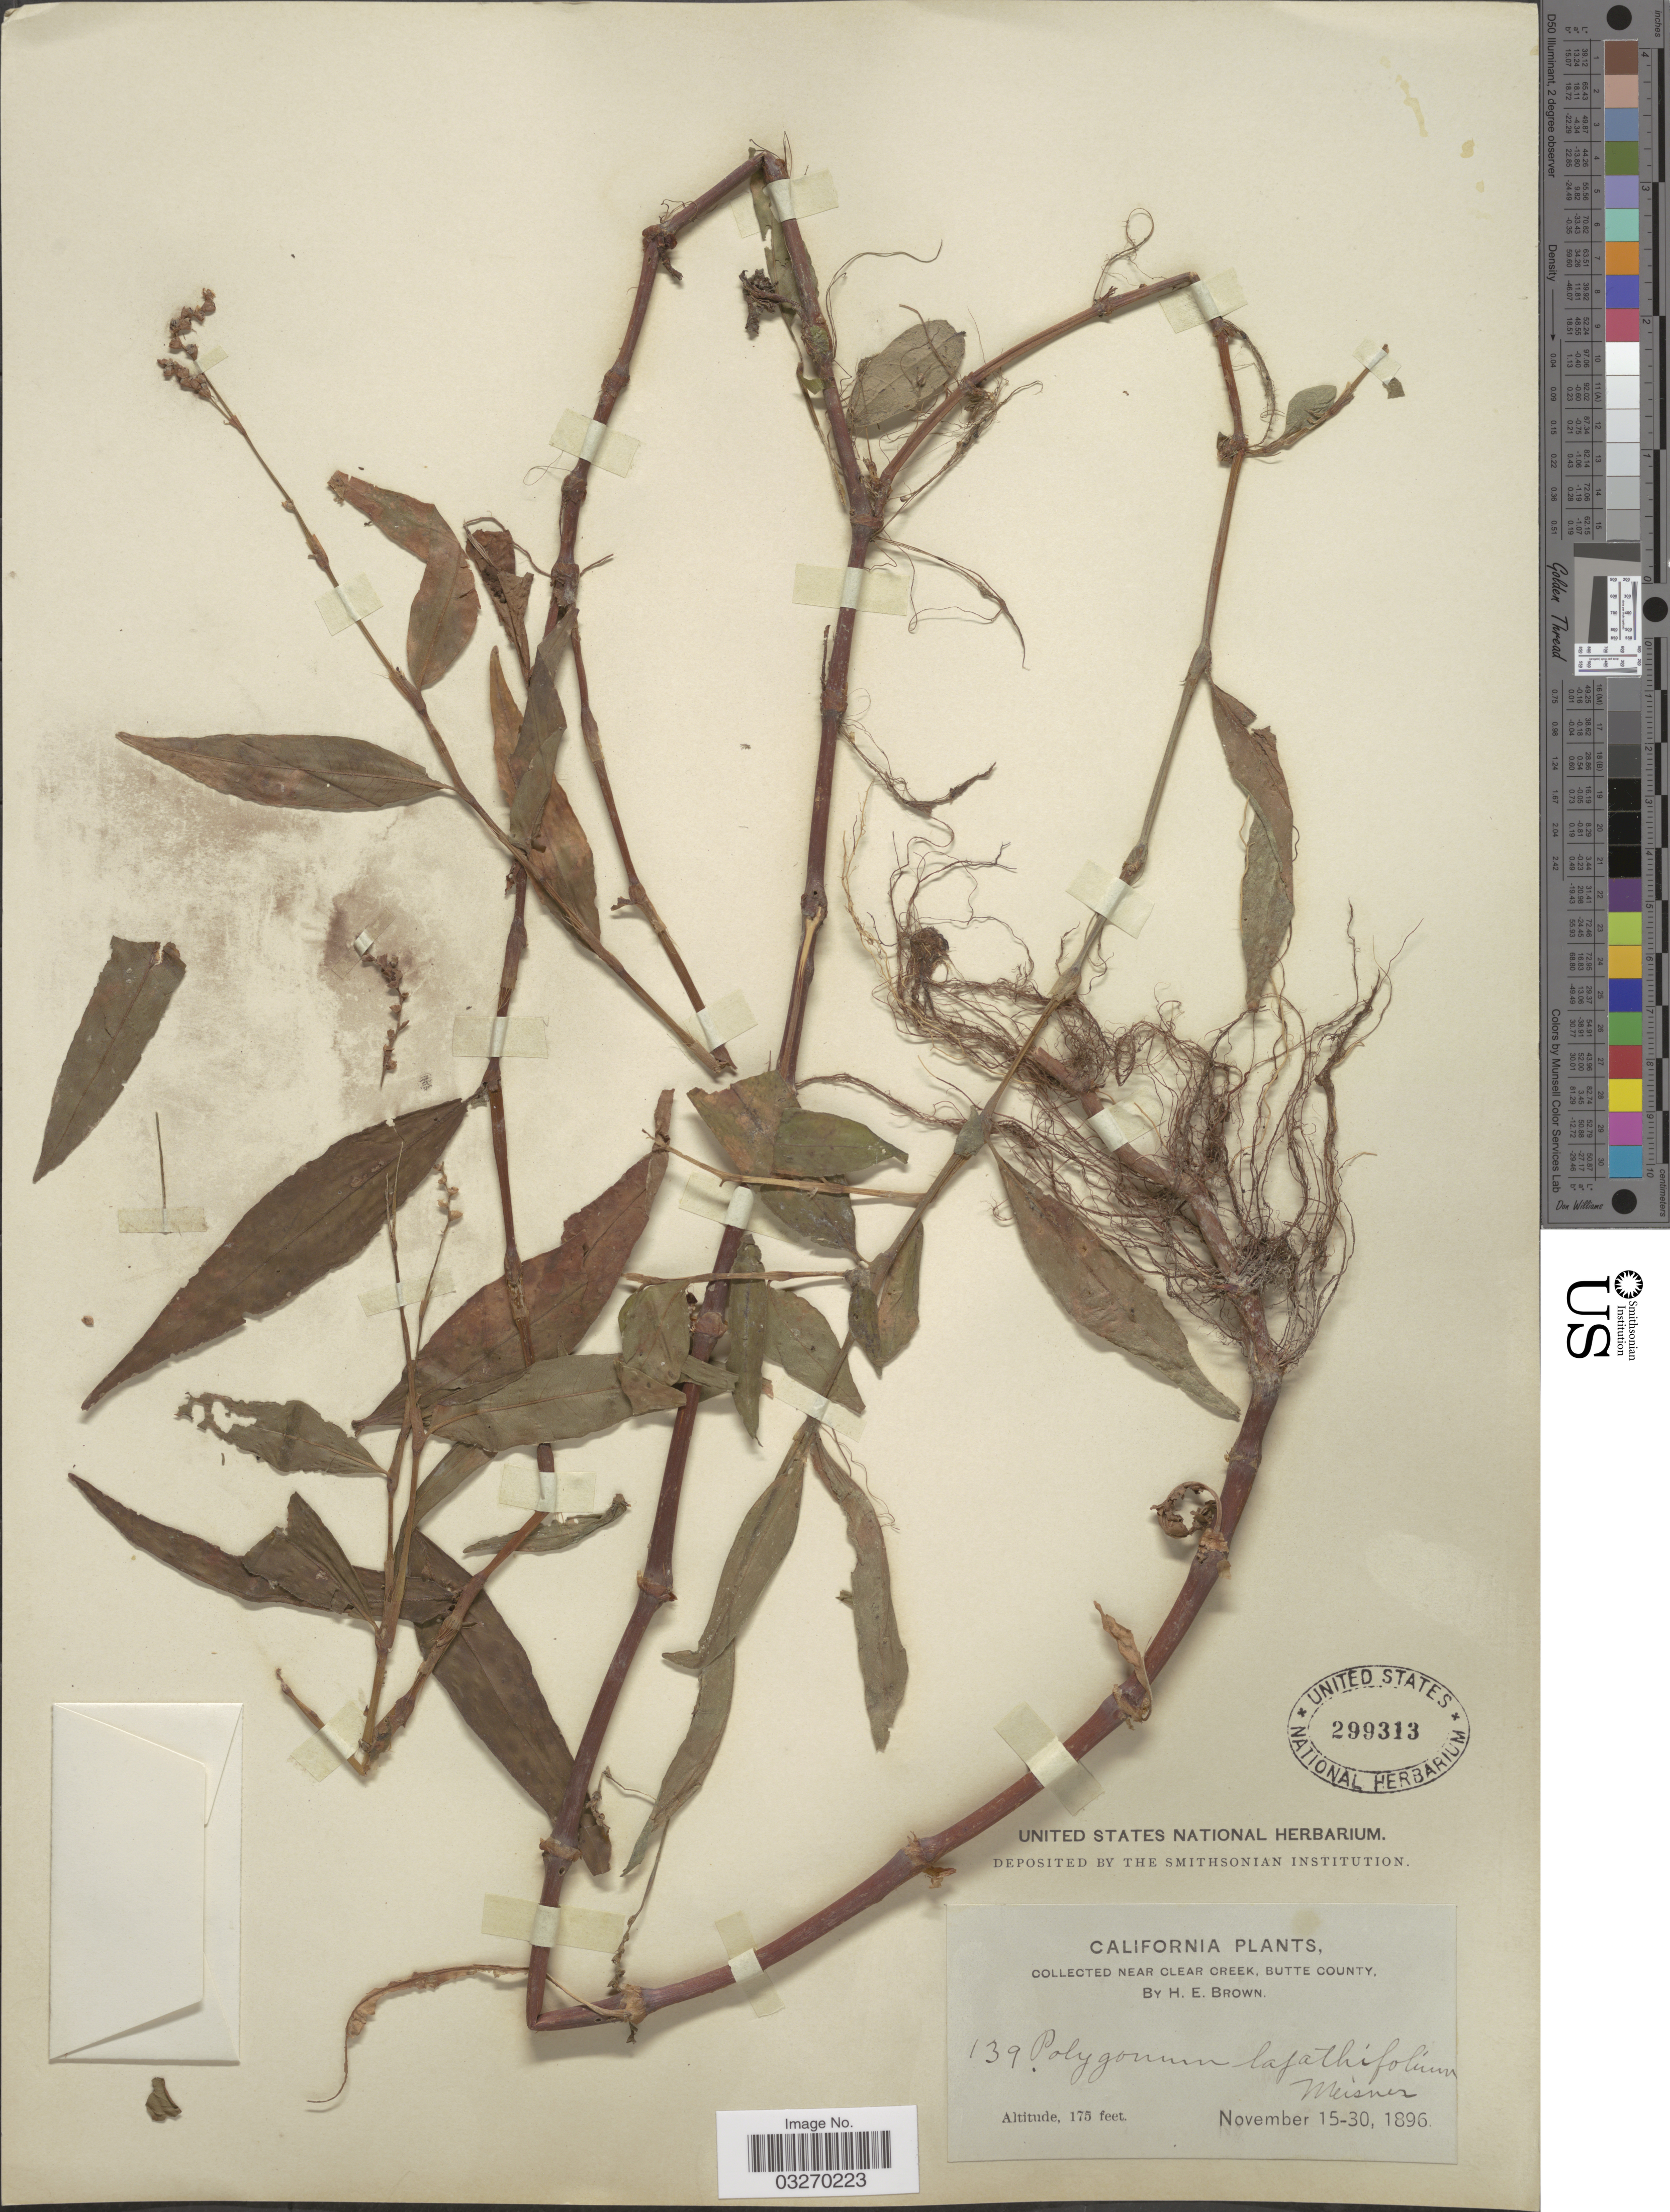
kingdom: Plantae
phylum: Tracheophyta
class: Magnoliopsida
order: Caryophyllales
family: Polygonaceae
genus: Persicaria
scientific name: Persicaria robustior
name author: (Small) E.P. Bicknell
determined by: Atha, D. E.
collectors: H. E. Brown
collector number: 139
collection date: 1896-11-15/1896-11-30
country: United States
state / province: California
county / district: Butte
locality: Near Clear Creek, Butte County.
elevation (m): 53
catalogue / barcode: US 299313